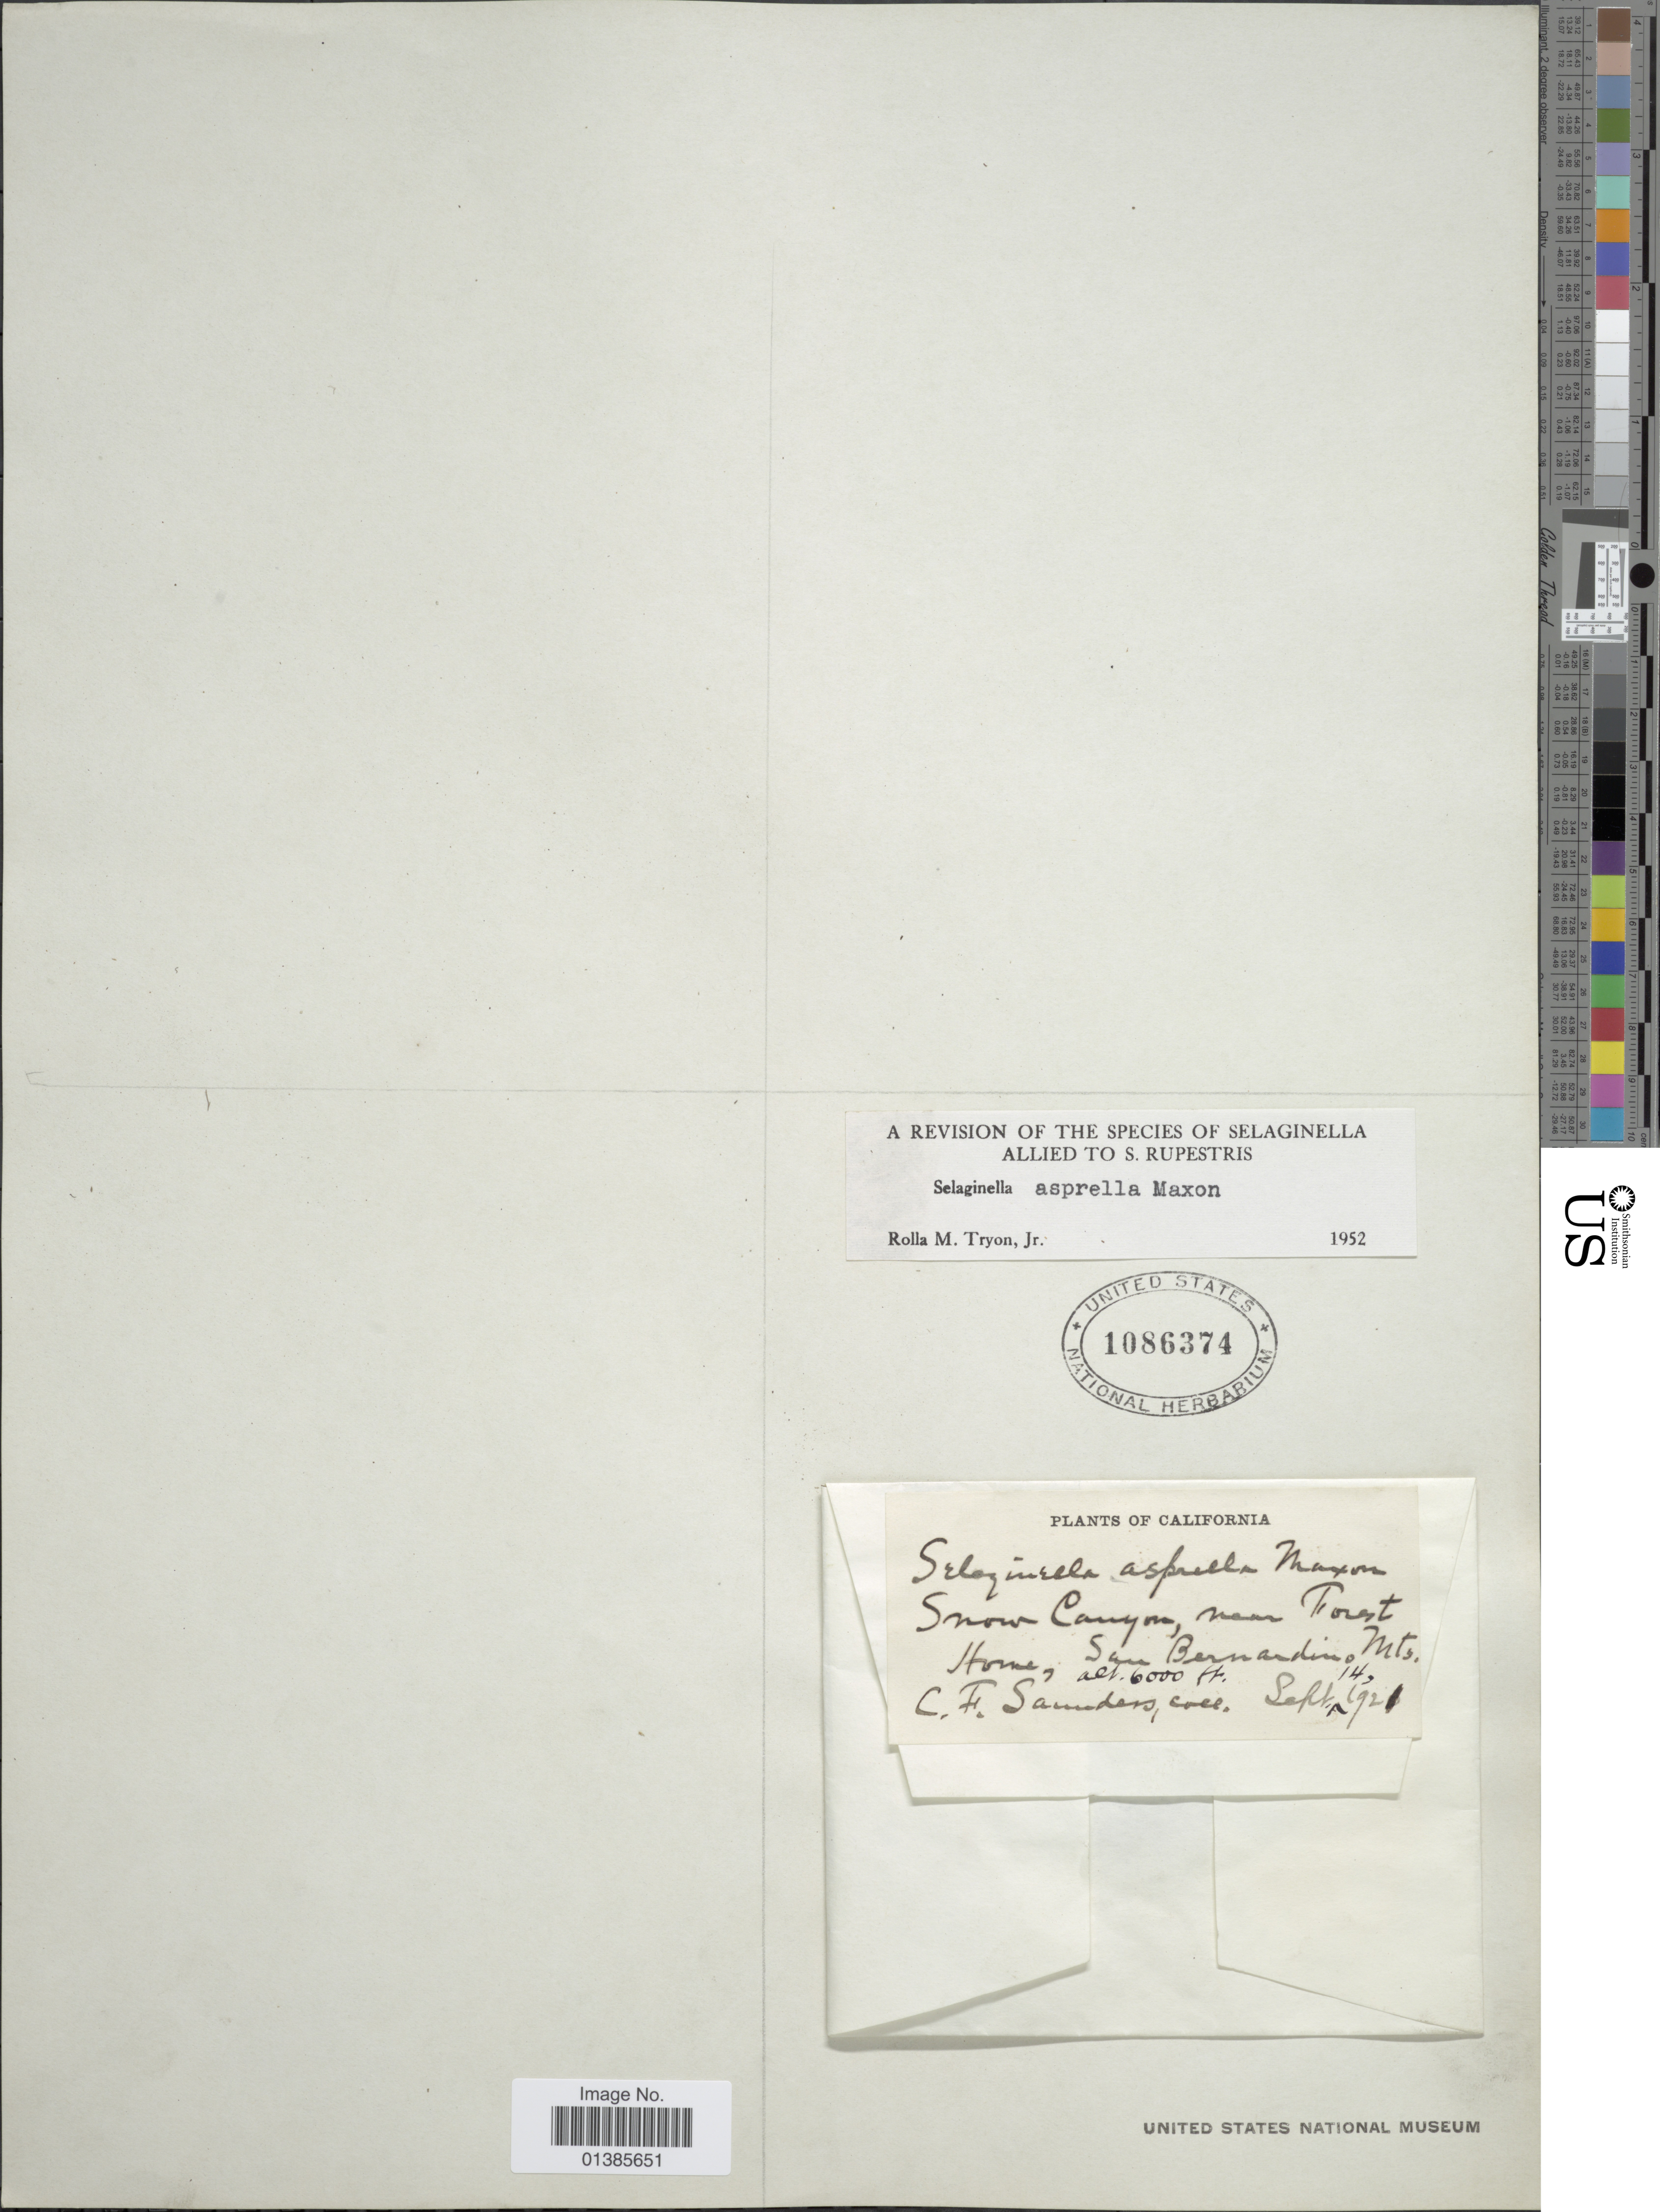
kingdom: Plantae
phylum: Tracheophyta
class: Lycopodiopsida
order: Selaginellales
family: Selaginellaceae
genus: Selaginella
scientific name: Selaginella asprella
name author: Maxon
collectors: C.F. Saunders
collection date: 1921-09-14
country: United States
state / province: California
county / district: San Bernardino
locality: Snow Canyon, near Forest Horne, San Bernardino Mts.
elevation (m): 1829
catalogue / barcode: US 1086374